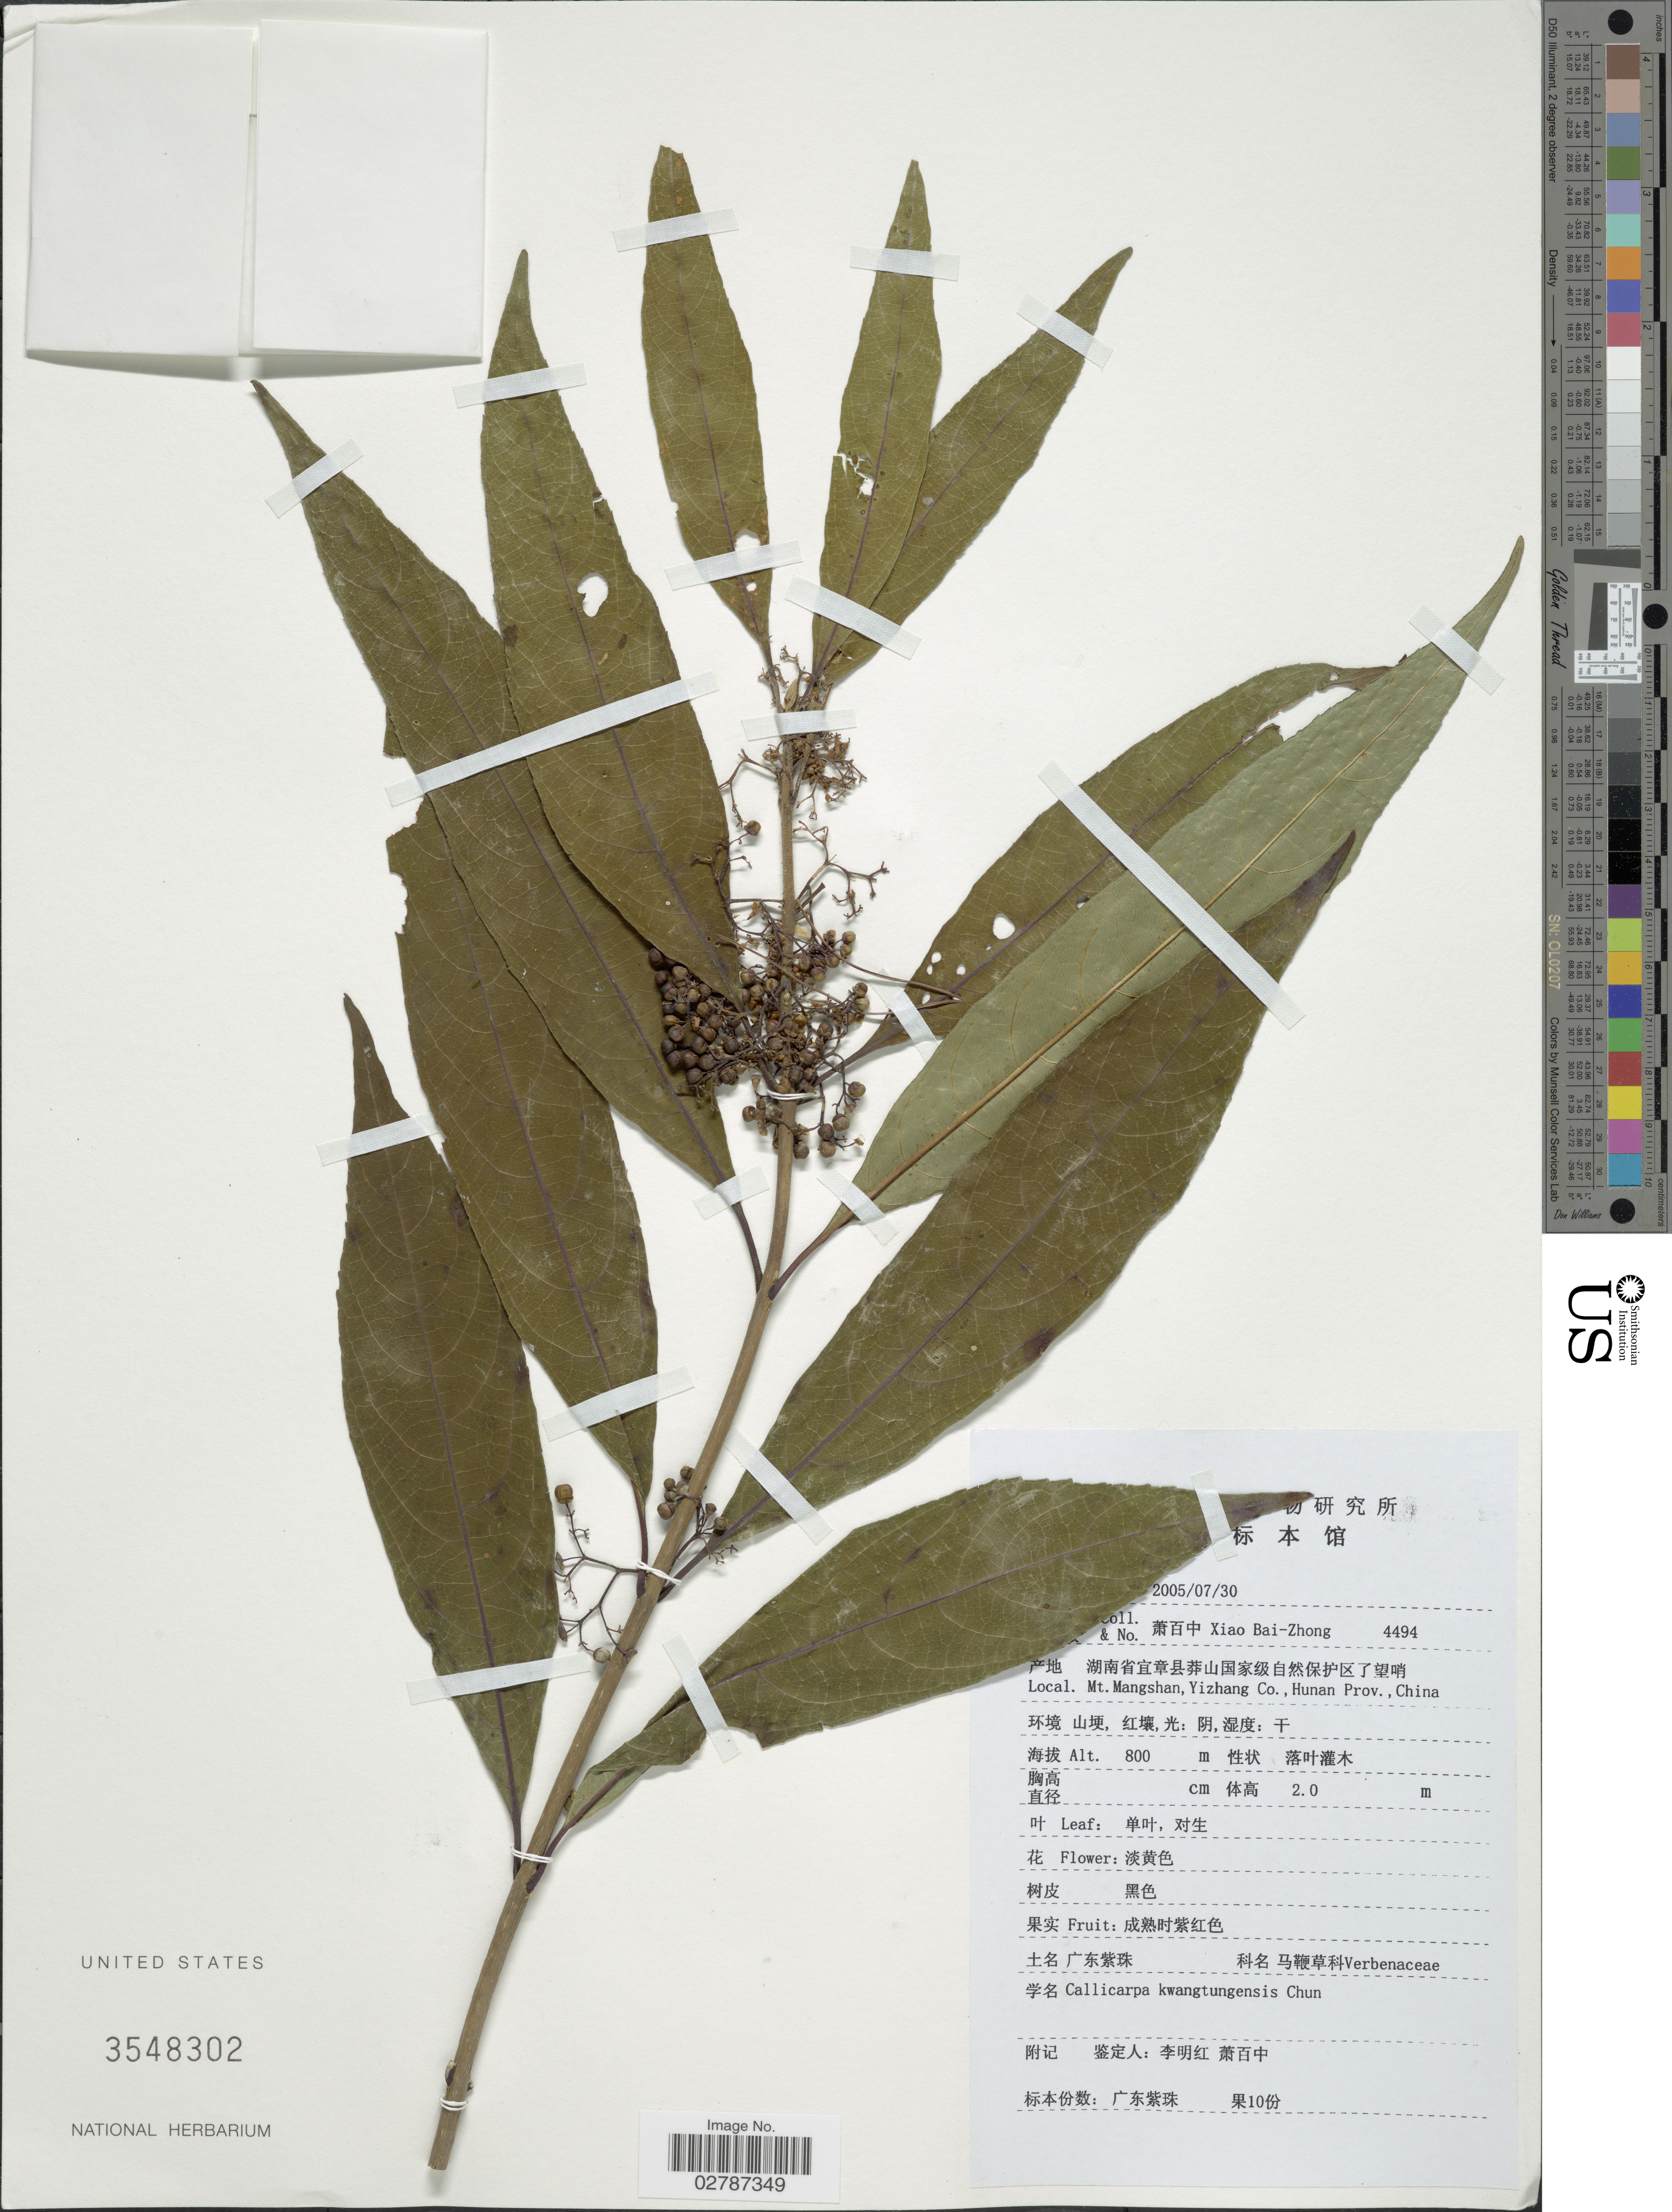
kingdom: Plantae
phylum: Tracheophyta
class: Magnoliopsida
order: Lamiales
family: Lamiaceae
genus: Callicarpa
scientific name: Callicarpa kwangtungensis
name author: Chun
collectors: B. Z. Xiao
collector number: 4494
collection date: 2005-07-30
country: China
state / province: Hunan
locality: Mt. Mangshan, Yizhang Co.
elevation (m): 800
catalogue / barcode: US 3548302